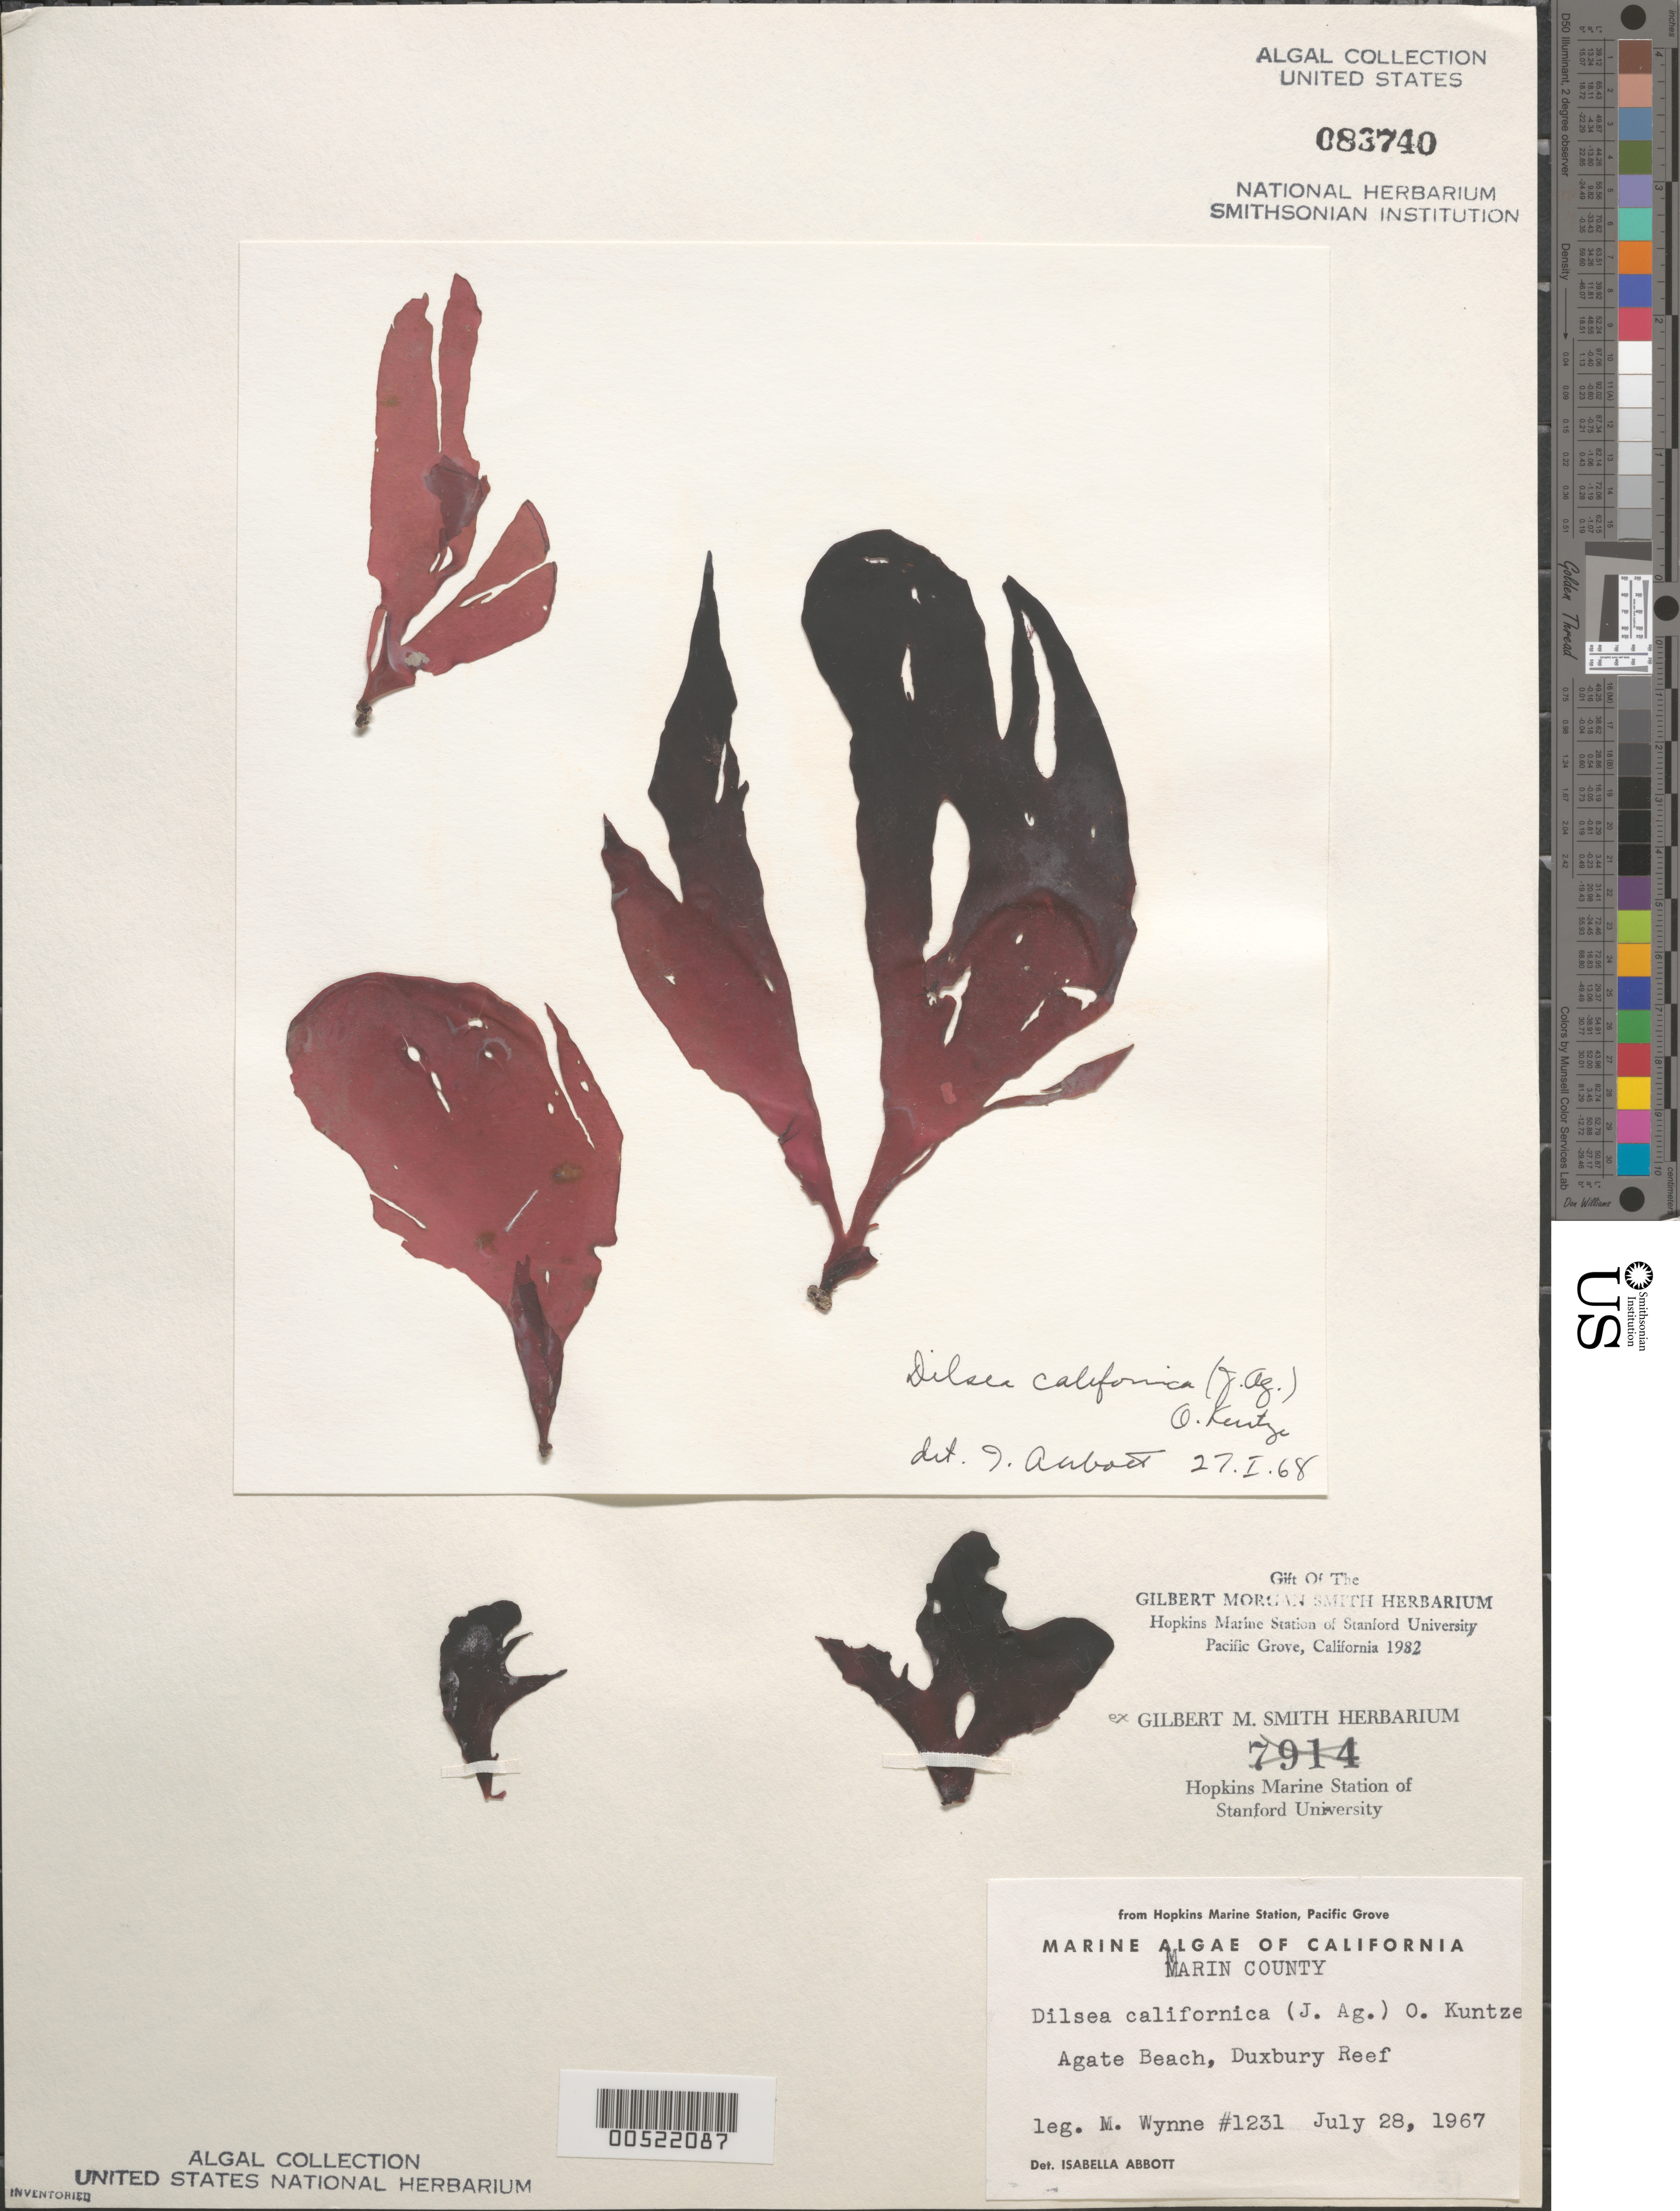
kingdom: Plantae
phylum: Rhodophyta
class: Florideophyceae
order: Gigartinales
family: Dumontiaceae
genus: Dilsea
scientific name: Dilsea californica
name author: (J. Agardh) Kuntze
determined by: Abbott, Isabella A.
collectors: M.J. Wynne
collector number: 1231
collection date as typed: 28 Jul 1965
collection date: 1965-07-28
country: United States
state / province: California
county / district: Marin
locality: Agate Beach, Duxbury Reef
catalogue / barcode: US 83740